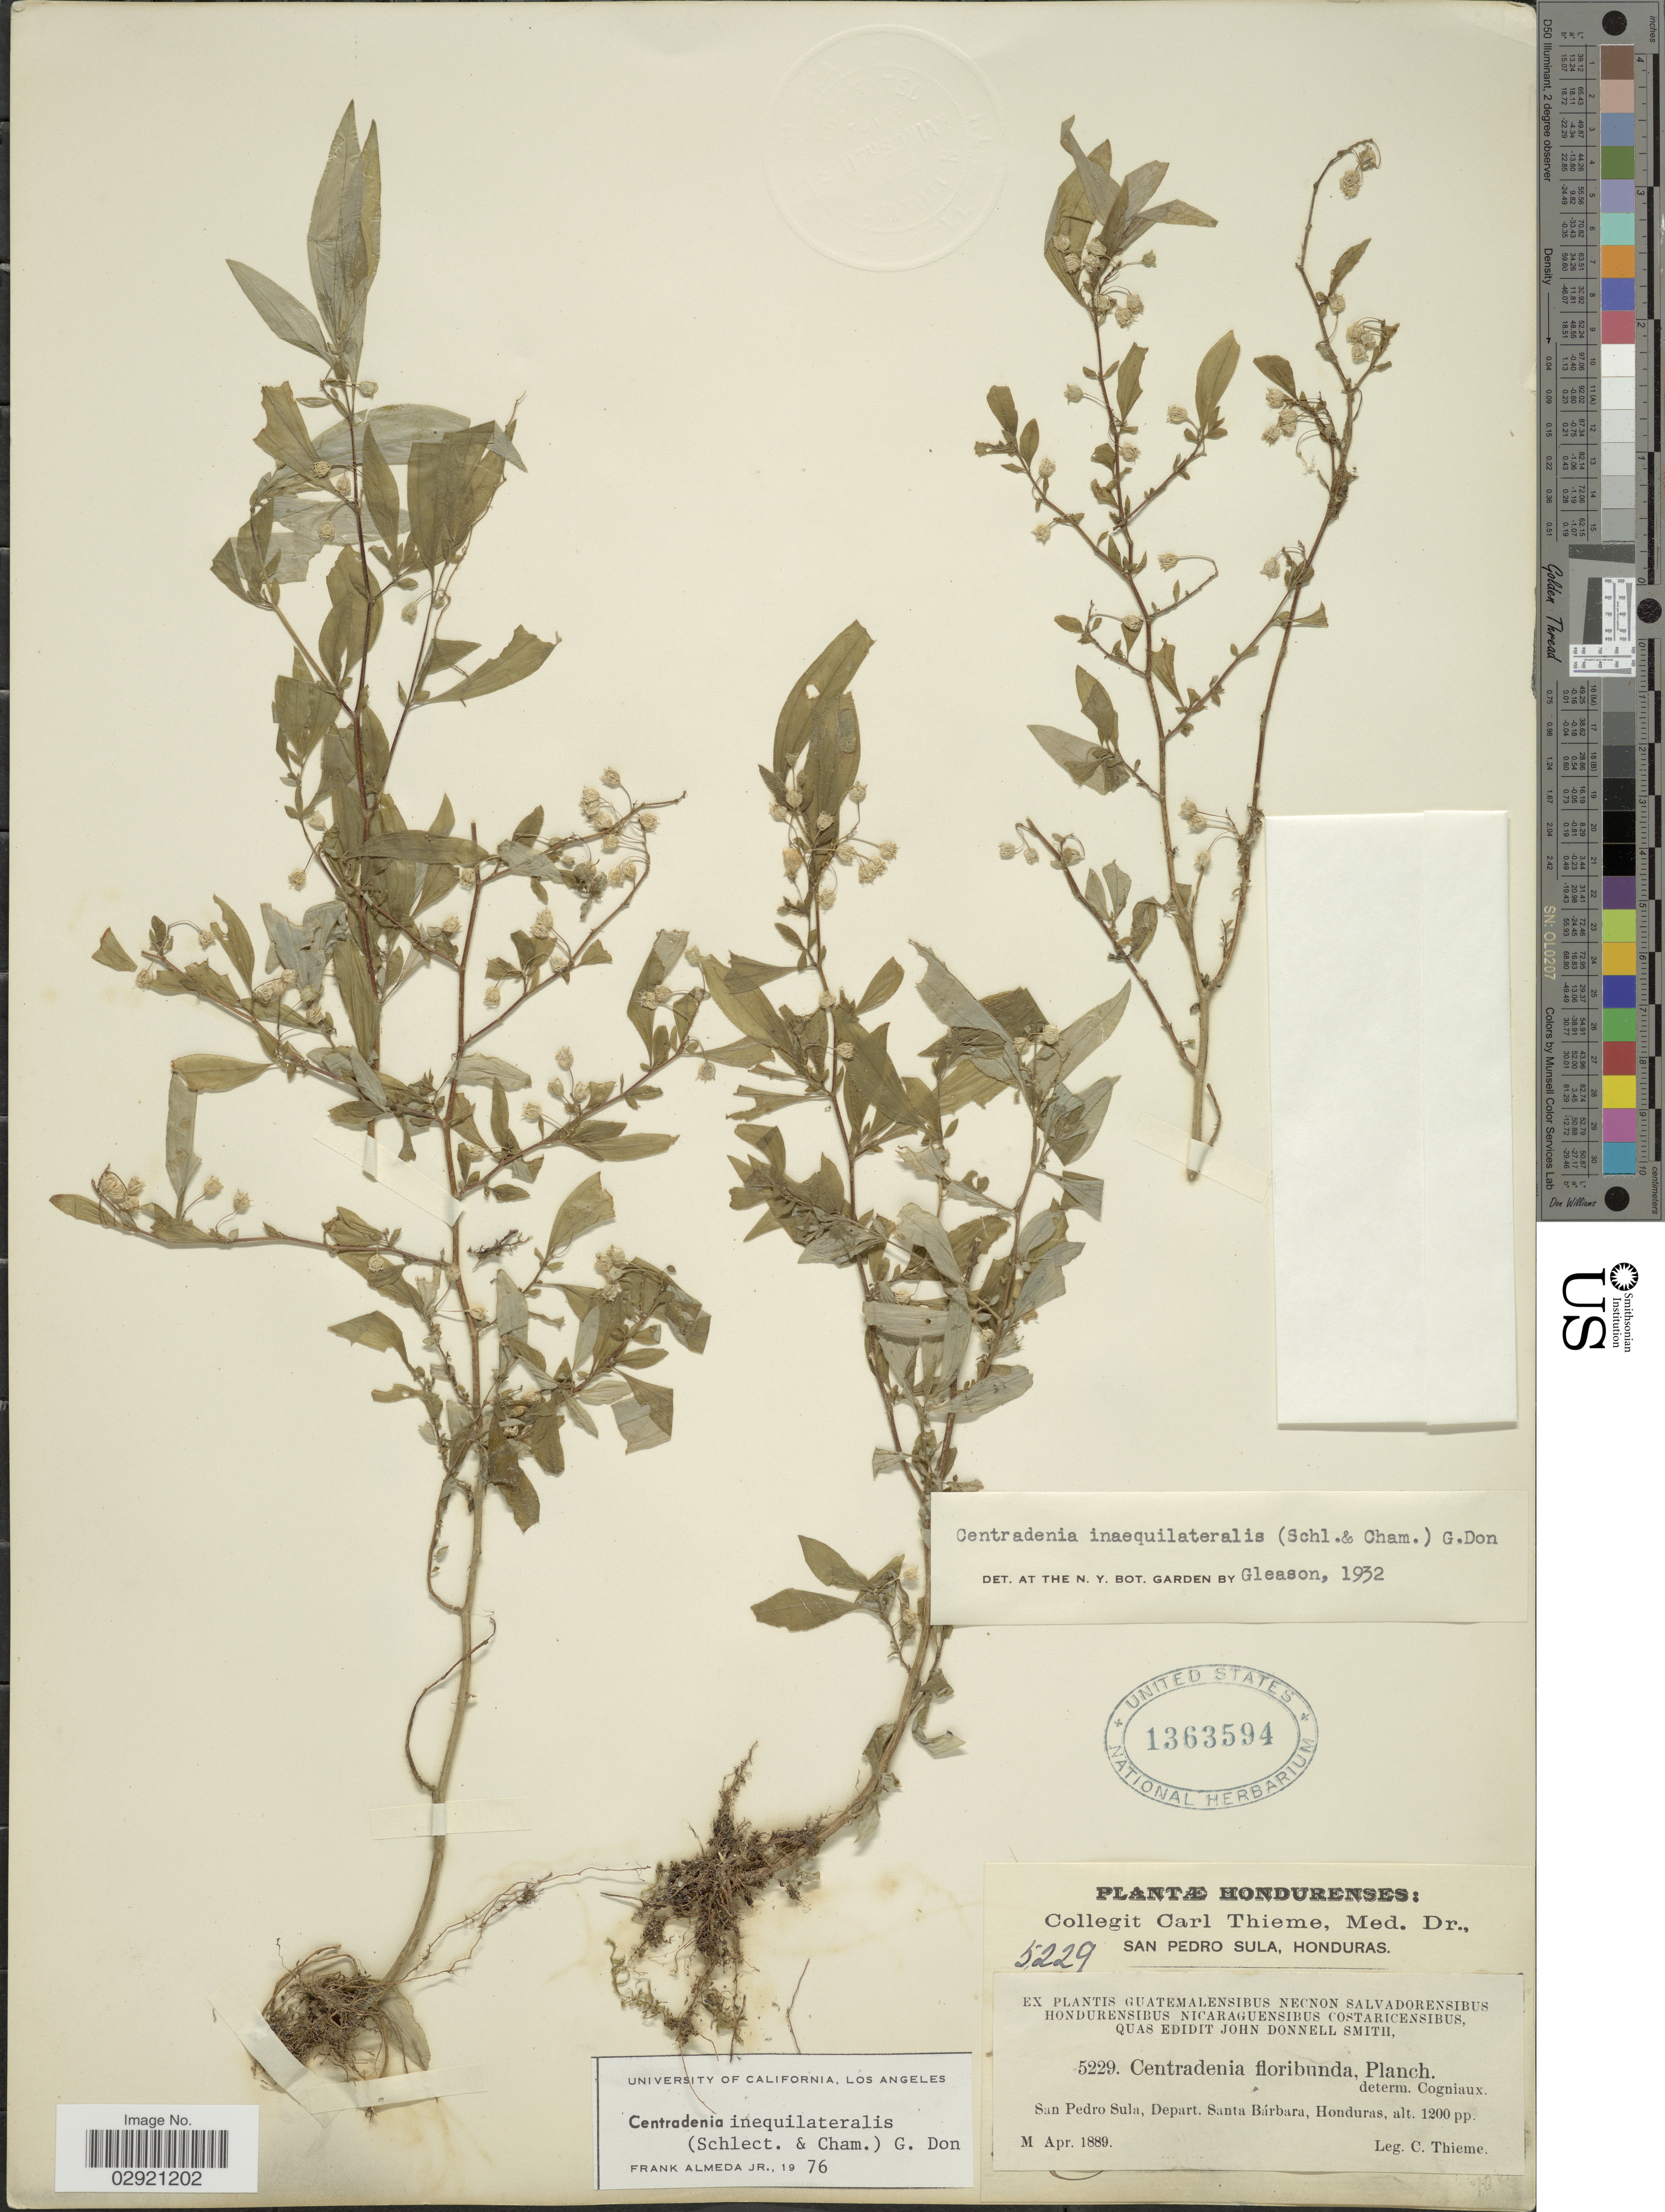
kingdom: Plantae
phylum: Tracheophyta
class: Magnoliopsida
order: Myrtales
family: Melastomataceae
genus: Centradenia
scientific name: Centradenia inaequilateralis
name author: (Gleason) G. Don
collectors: C. Thieme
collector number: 5229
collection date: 1889-04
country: Honduras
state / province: Santa Bárbara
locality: San Pedro Sula, Depart. Santa Bárbara.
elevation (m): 366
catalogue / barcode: US 1363594